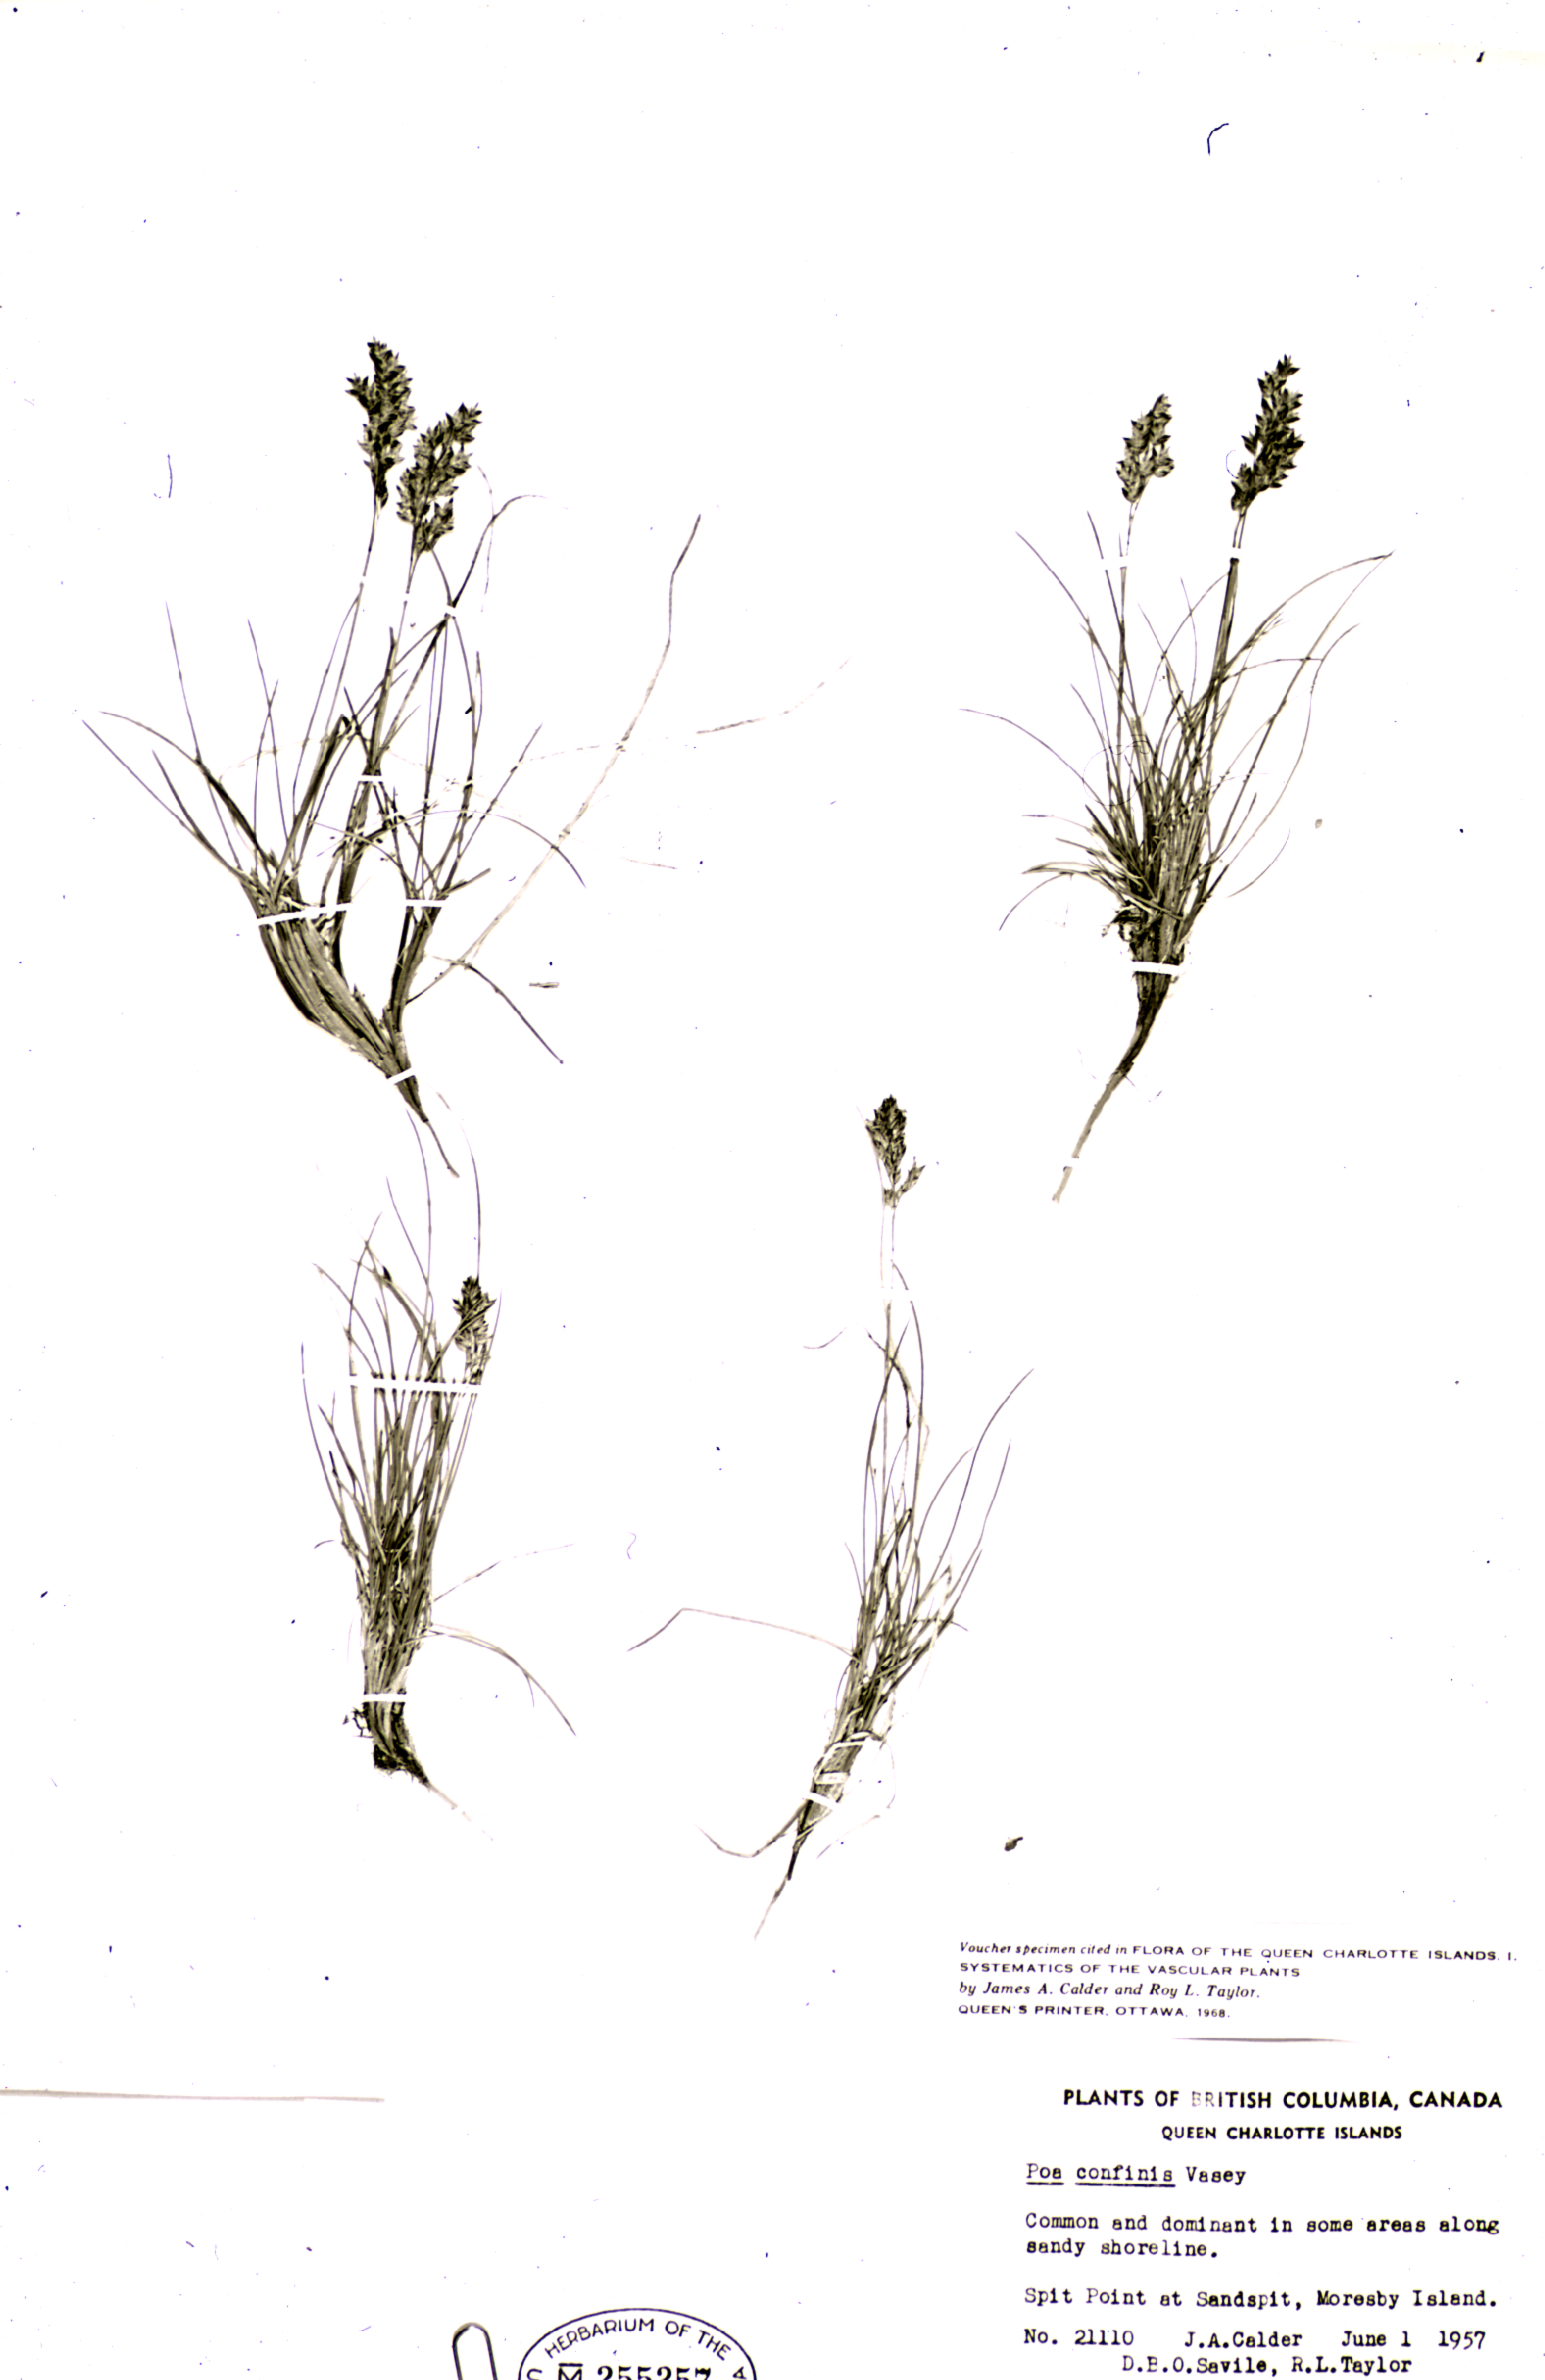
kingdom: Plantae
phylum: Tracheophyta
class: Liliopsida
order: Poales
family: Poaceae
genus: Poa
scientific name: Poa confinis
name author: Vasey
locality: Canada, BC